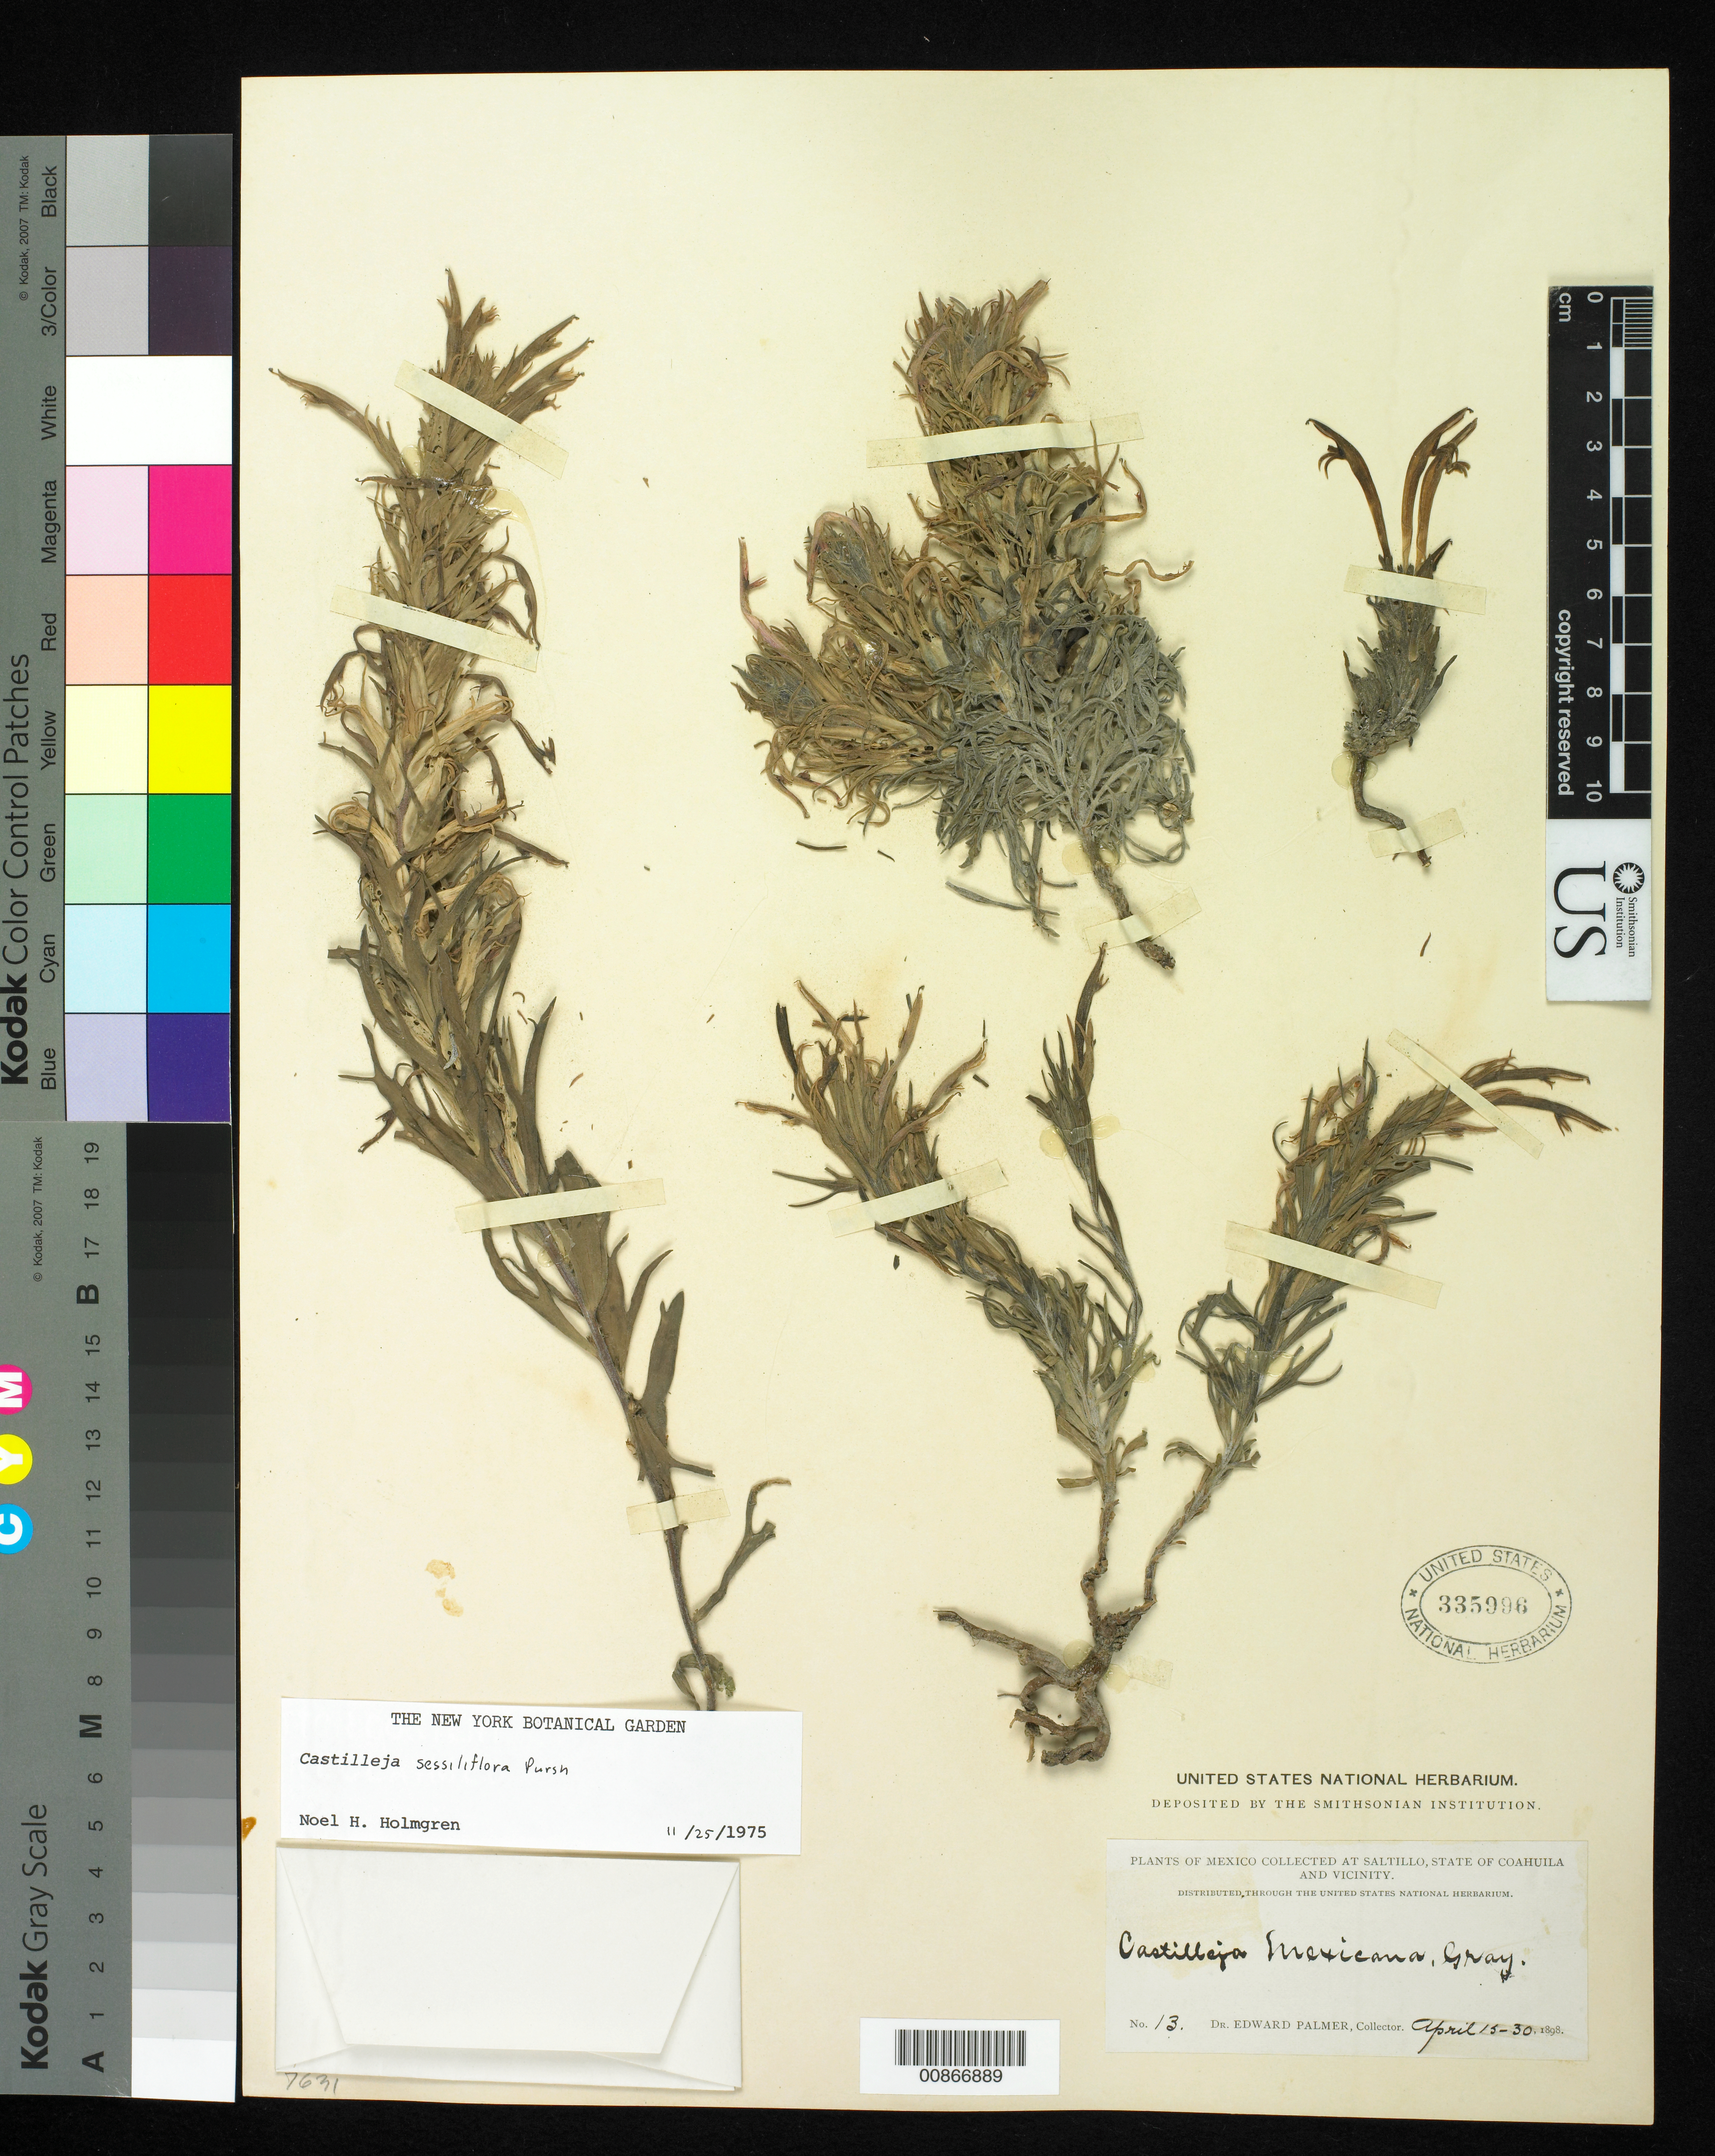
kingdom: Plantae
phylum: Tracheophyta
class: Magnoliopsida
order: Lamiales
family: Orobanchaceae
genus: Castilleja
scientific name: Castilleja sessiliflora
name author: Pursh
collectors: E. Palmer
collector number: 13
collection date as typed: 15 Apr 1898 to 30 Apr 1898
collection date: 1898-04-15/1898-04-30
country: Mexico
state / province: Coahuila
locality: Saltillo, Coahuila and vicinity.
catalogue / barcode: US 335996